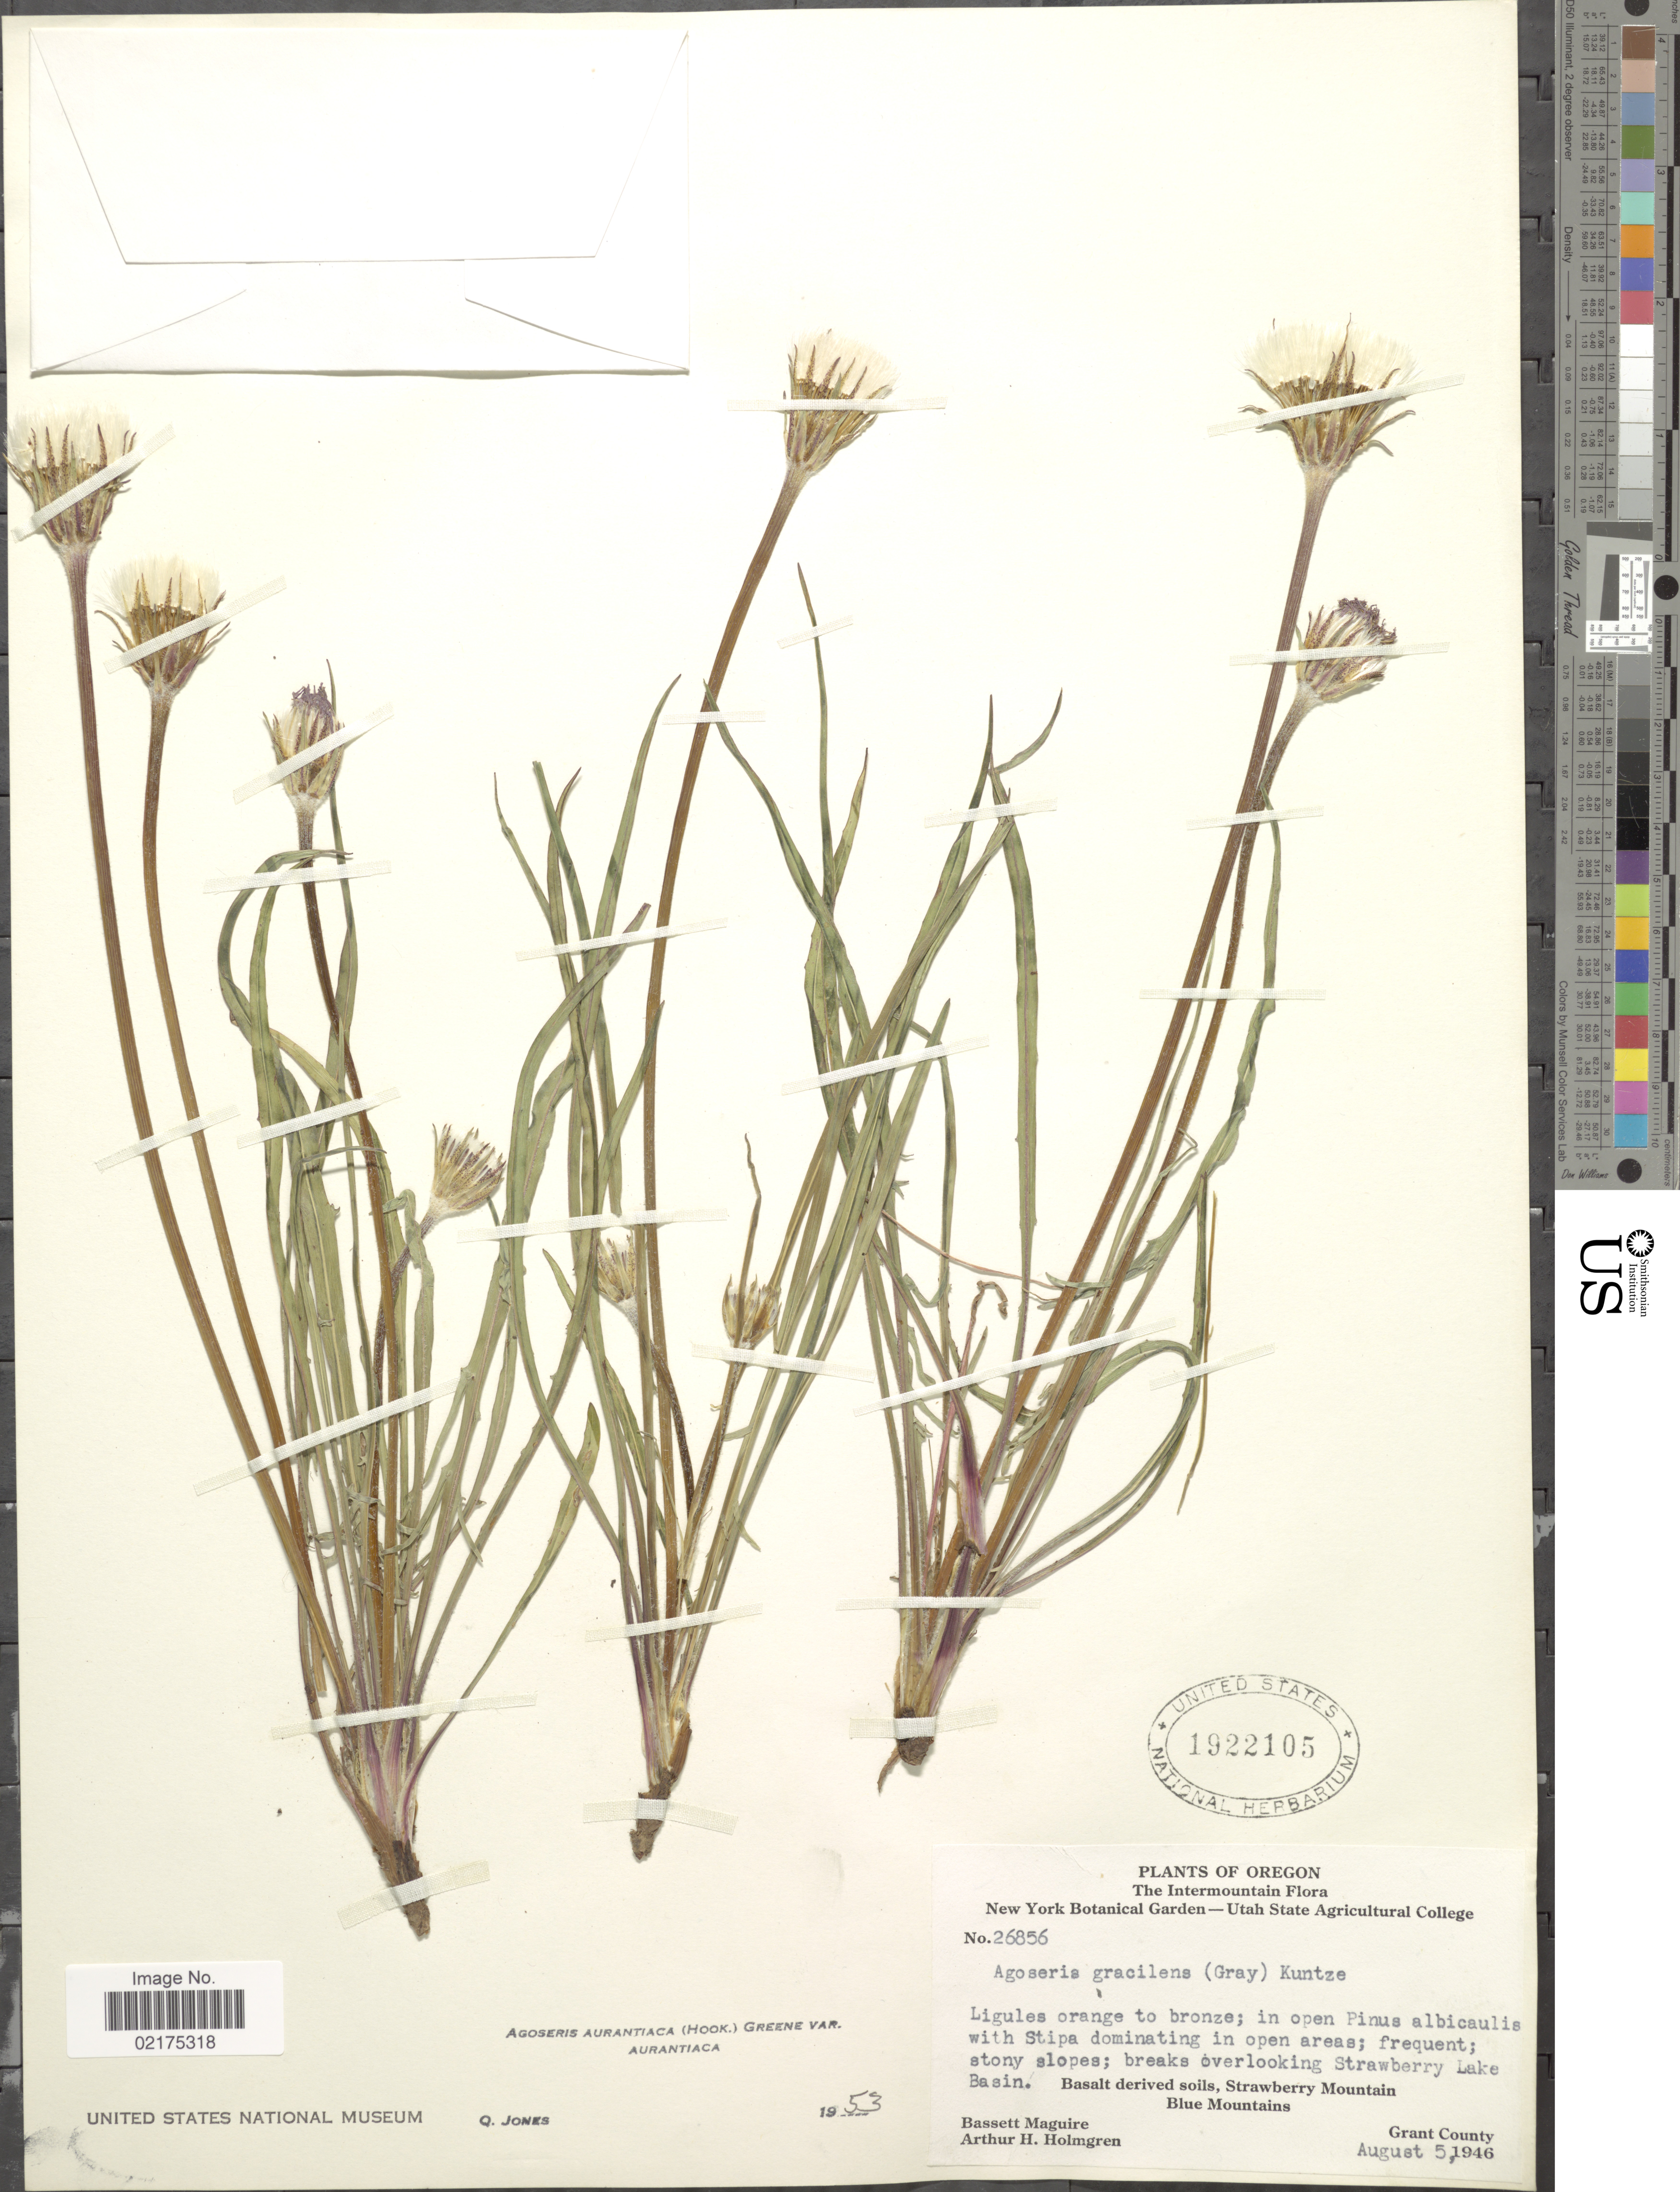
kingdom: Plantae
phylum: Tracheophyta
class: Magnoliopsida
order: Asterales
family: Asteraceae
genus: Agoseris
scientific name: Agoseris aurantiaca var. aurantiaca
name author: (Hook.) Greene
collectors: B. Maguire & A. H. Holmgren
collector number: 26856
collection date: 1946-08-05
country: United States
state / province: Oregon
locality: The Intermountain, breaks overlooking Strawberry Lake Basin, Basalt derived soils, Strawberry Mountain, Blue Mountains, Grant County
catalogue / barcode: US 1922105